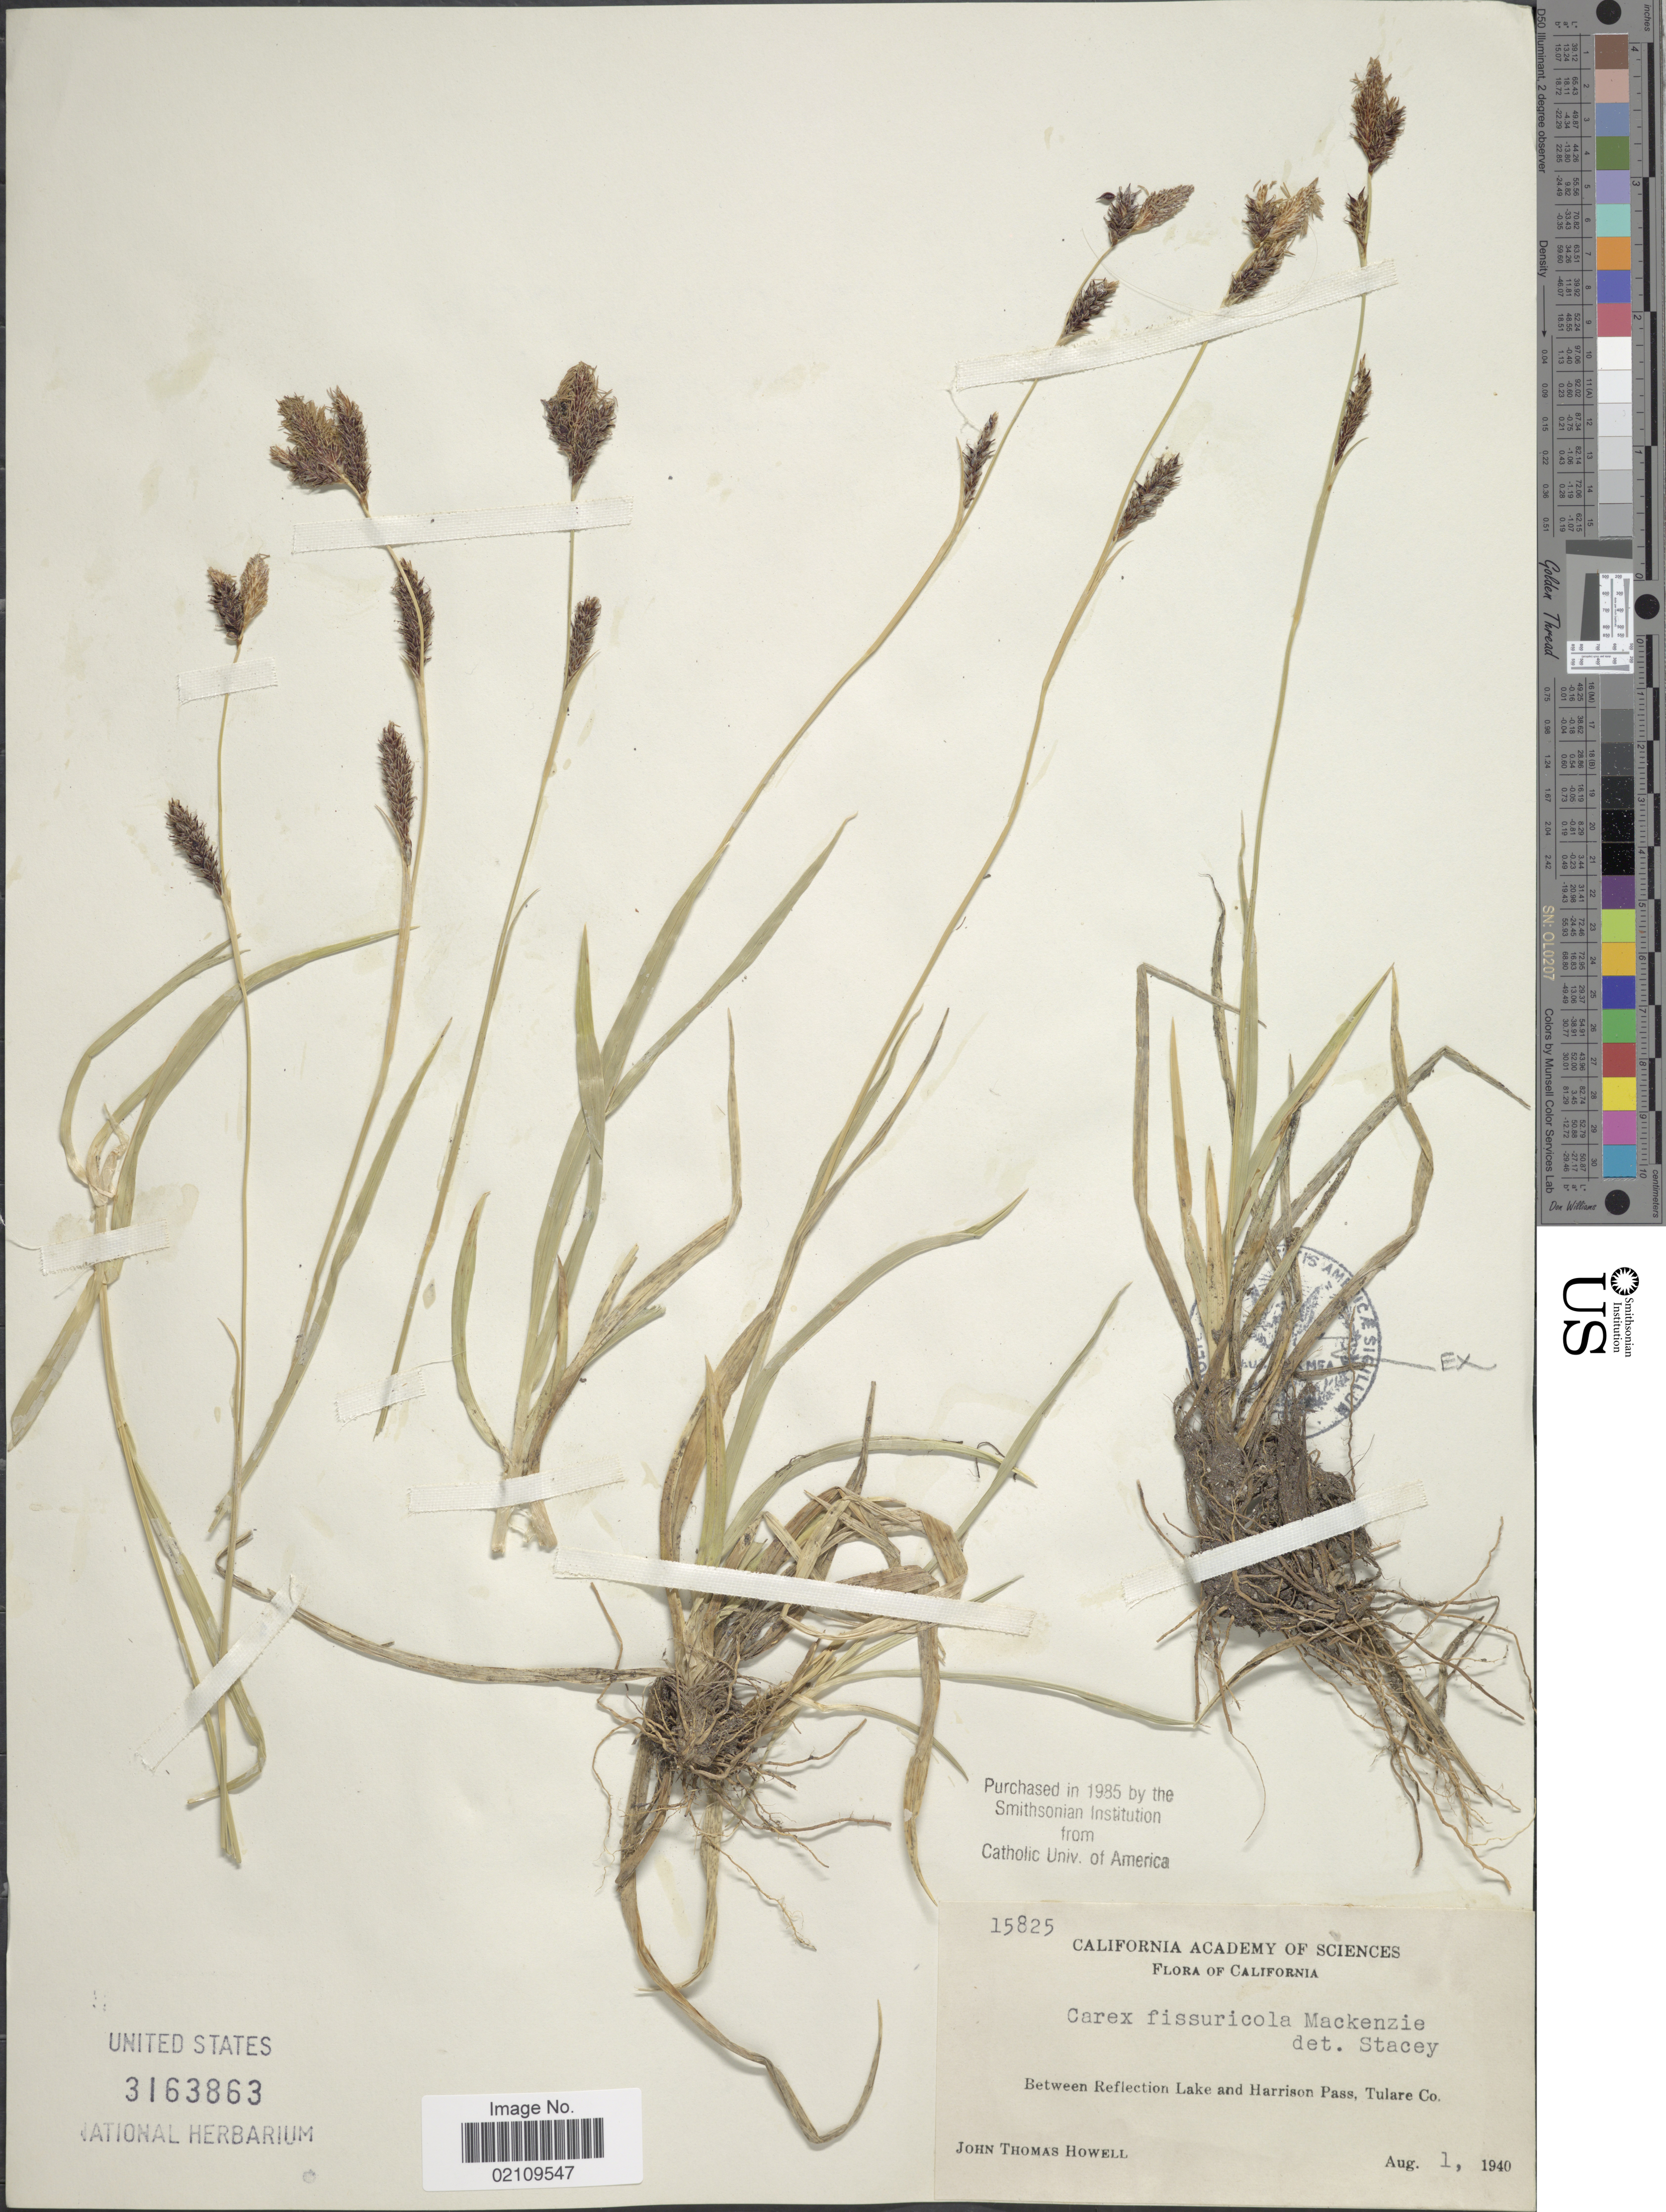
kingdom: Plantae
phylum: Tracheophyta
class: Liliopsida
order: Poales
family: Cyperaceae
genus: Carex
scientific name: Carex fissuricola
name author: Mack.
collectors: J. T. Howell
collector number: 15825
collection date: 1940-08-01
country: United States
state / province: California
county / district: Tulare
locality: Between Reflection Lake and Harrison Pass, Tulare Co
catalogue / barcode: US 3163863